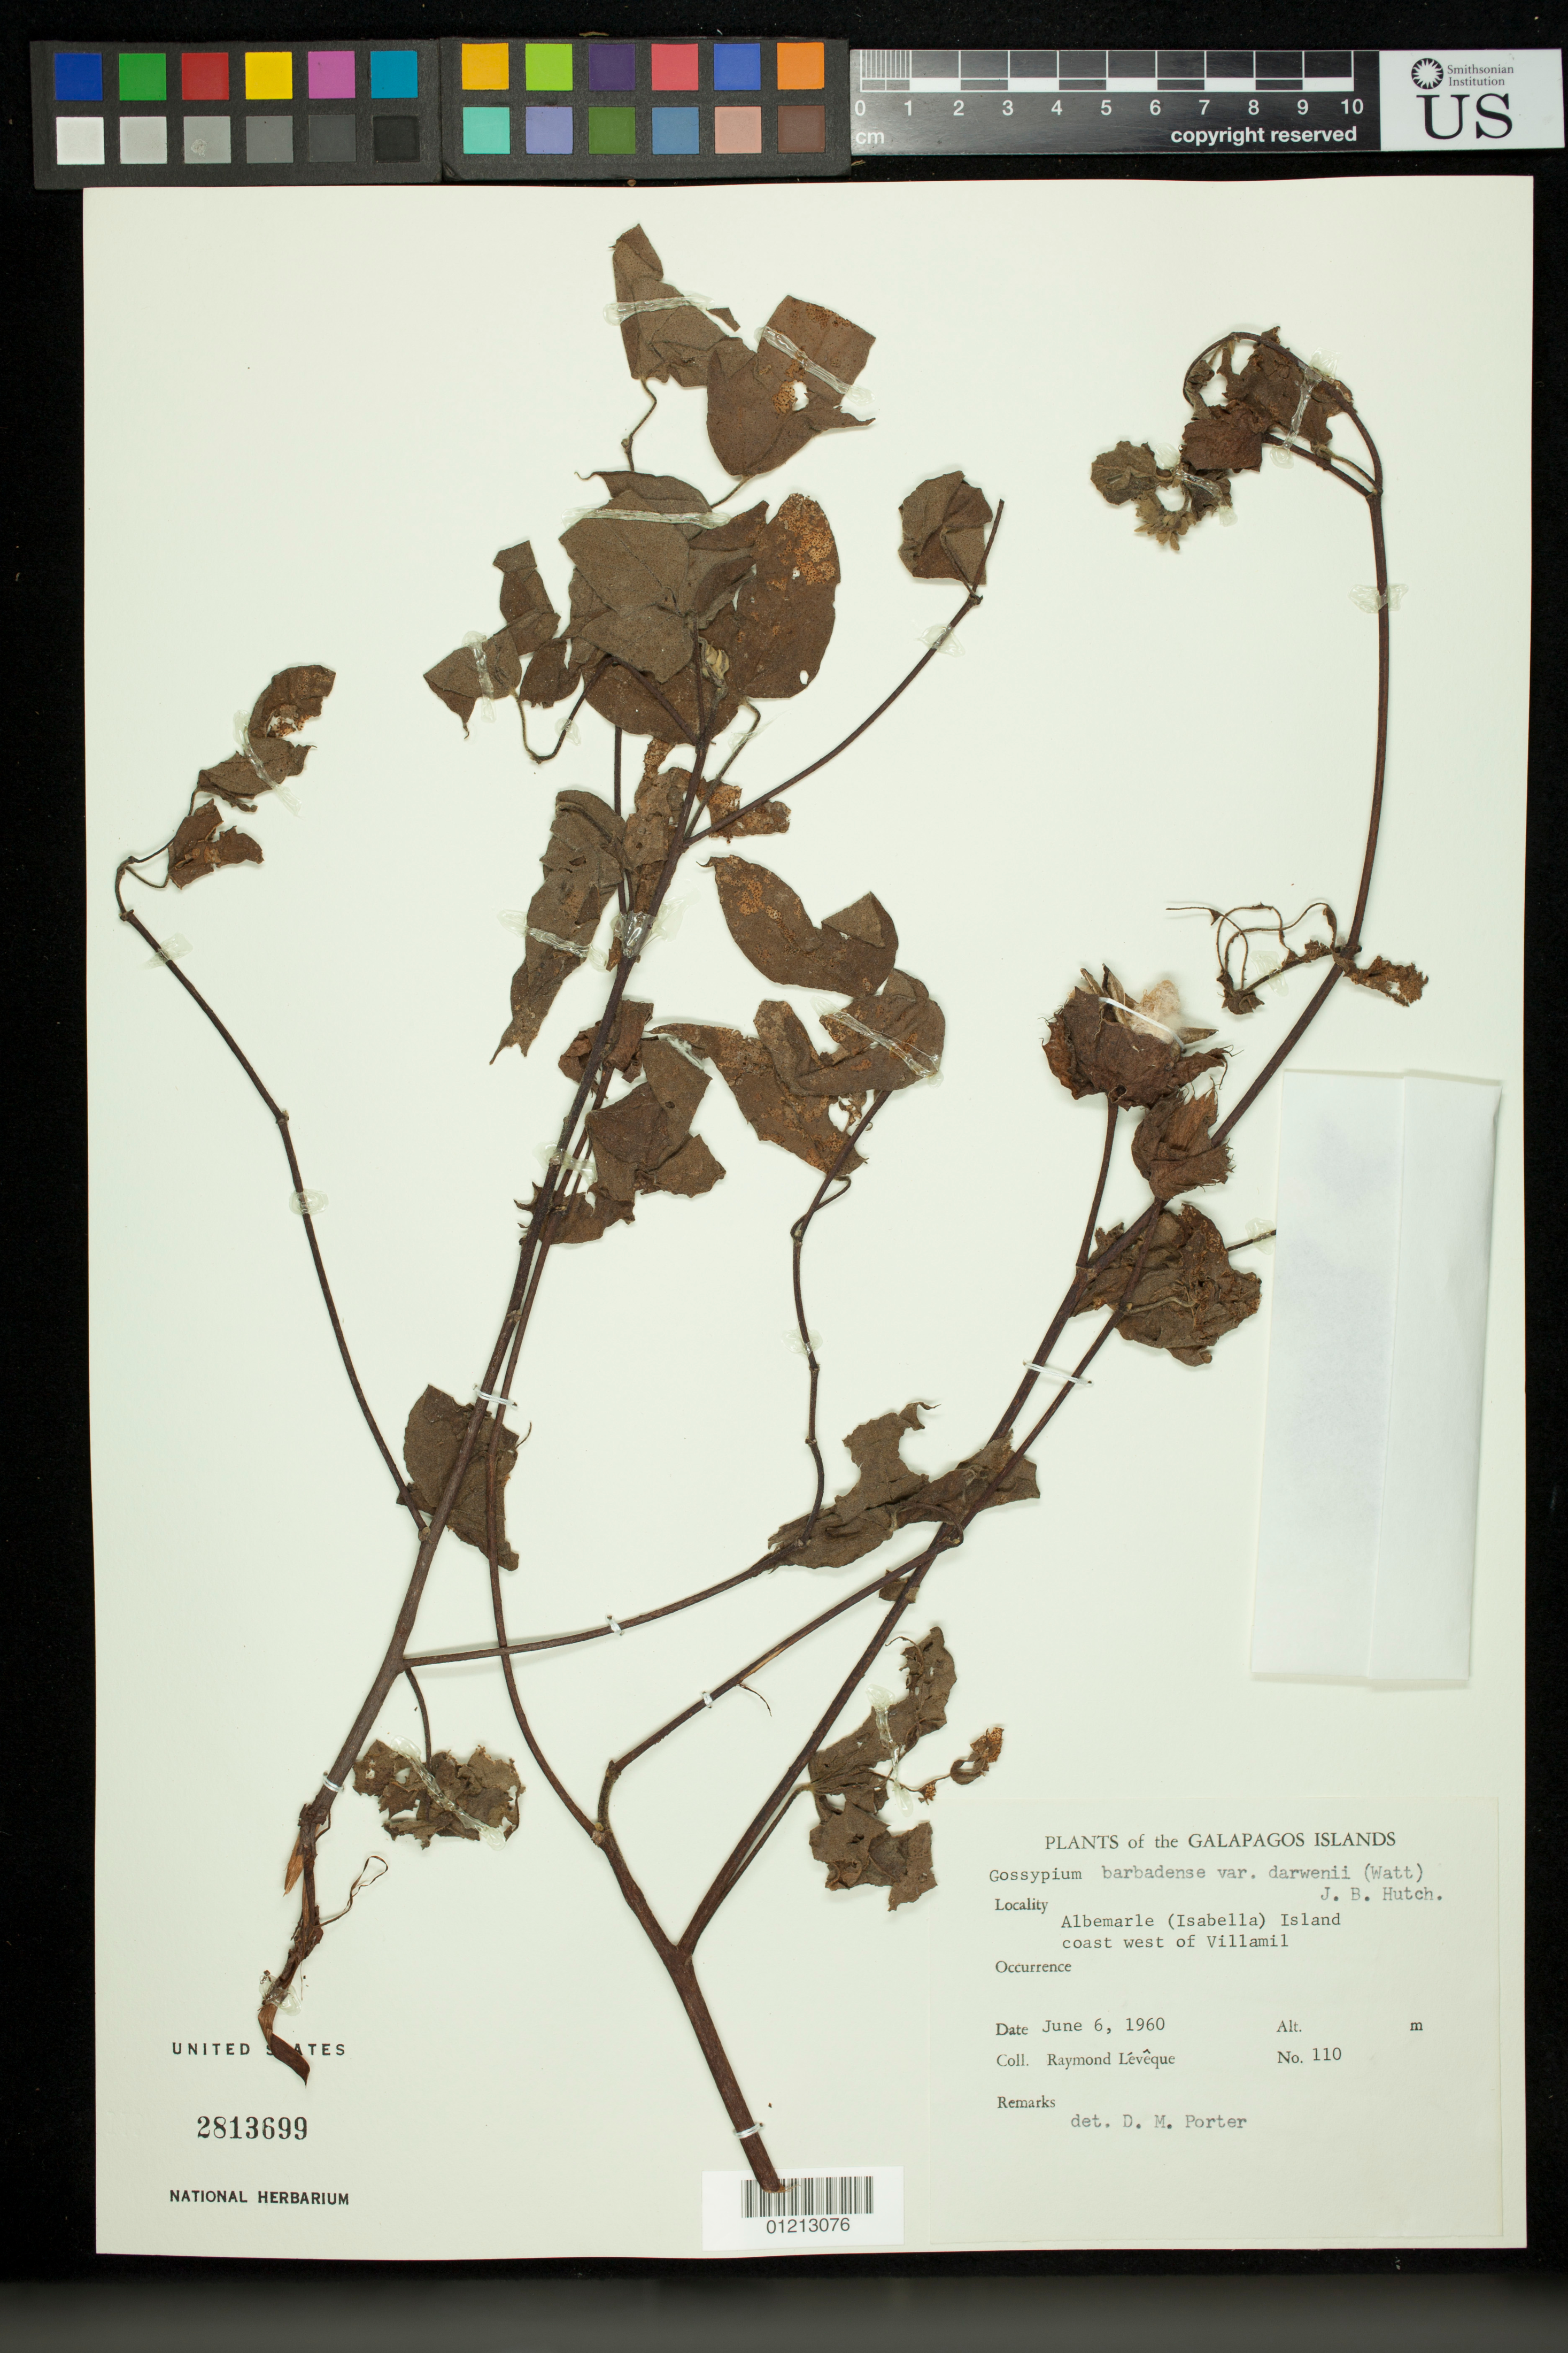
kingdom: Plantae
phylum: Tracheophyta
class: Magnoliopsida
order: Malvales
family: Malvaceae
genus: Gossypium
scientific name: Gossypium peruvianum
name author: Cav.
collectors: R. Lévêque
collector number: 110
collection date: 1960-06-06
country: Ecuador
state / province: Colón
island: Isabela [Albemarle]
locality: West coast of Villamil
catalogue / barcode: US 2813699